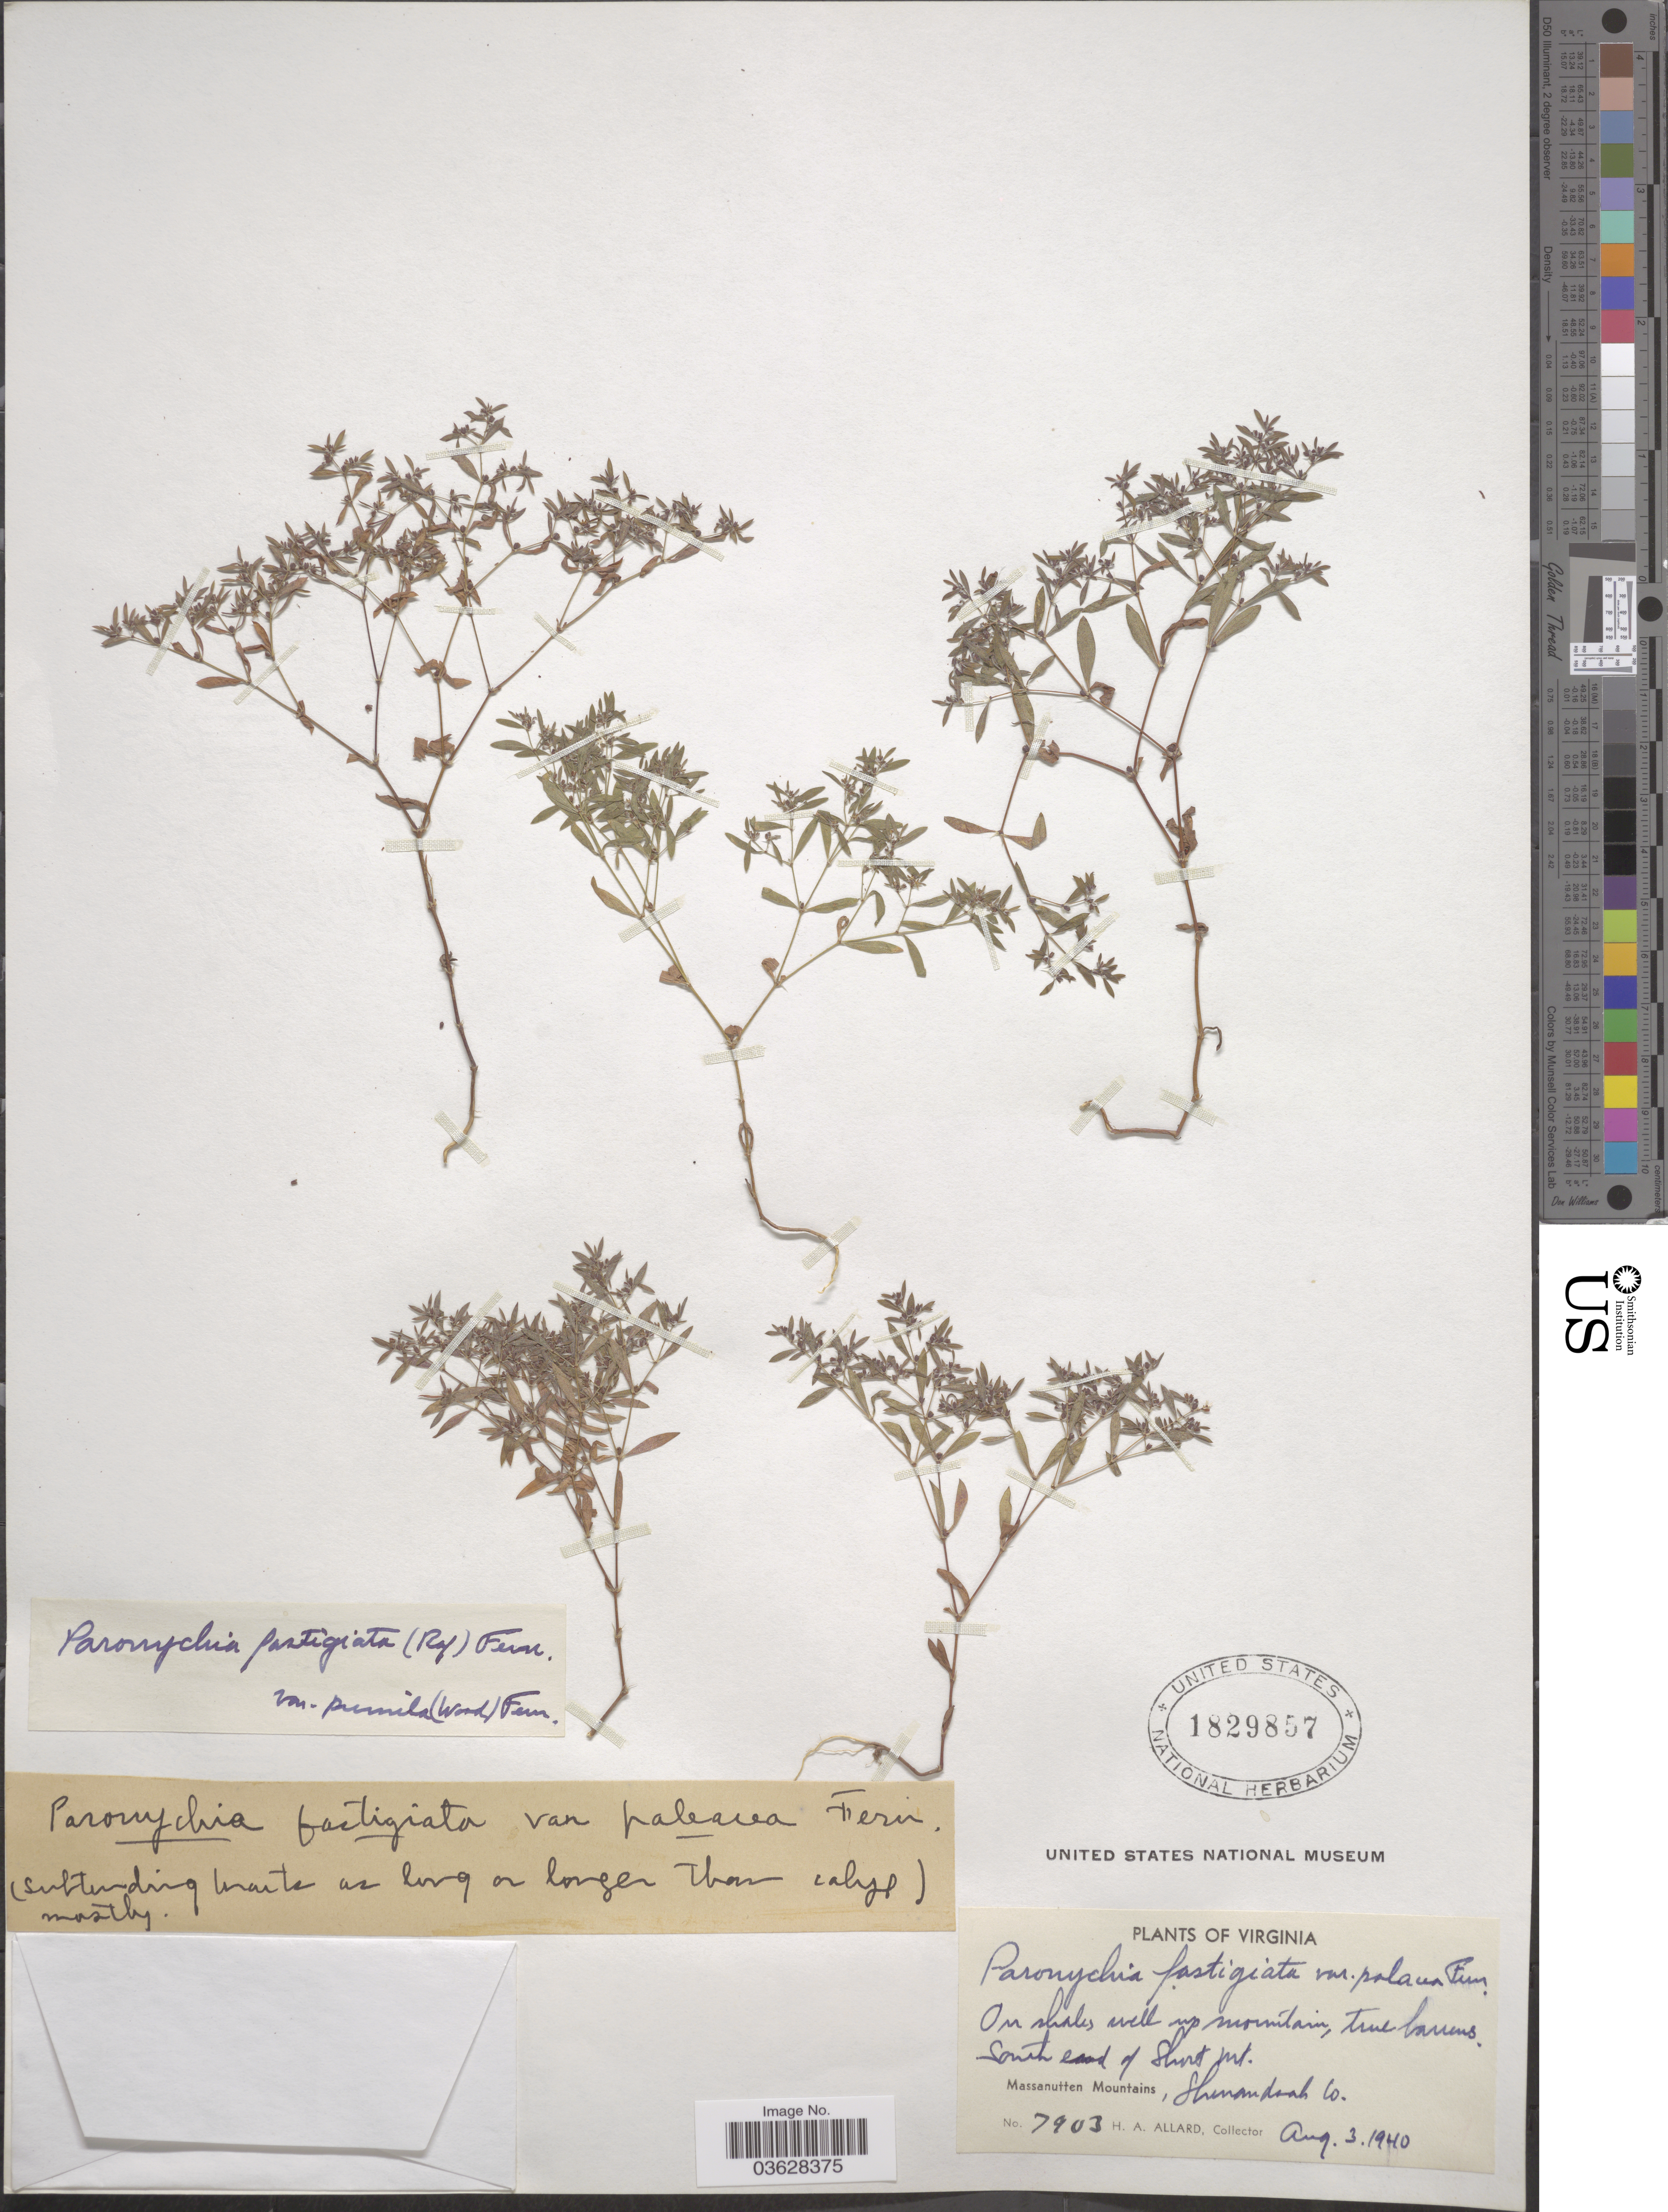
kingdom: Plantae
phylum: Tracheophyta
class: Magnoliopsida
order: Caryophyllales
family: Caryophyllaceae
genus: Paronychia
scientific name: Paronychia fastigiata var. pumila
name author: (Alph. Wood) Fernald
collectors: H. A. Allard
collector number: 7903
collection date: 1940-08-03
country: United States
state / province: Virginia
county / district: Shenandoah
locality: On shales well up mountain, South end of Short Mt. Massanutten Mountains, Shenandoah Co.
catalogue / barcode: US 1829857